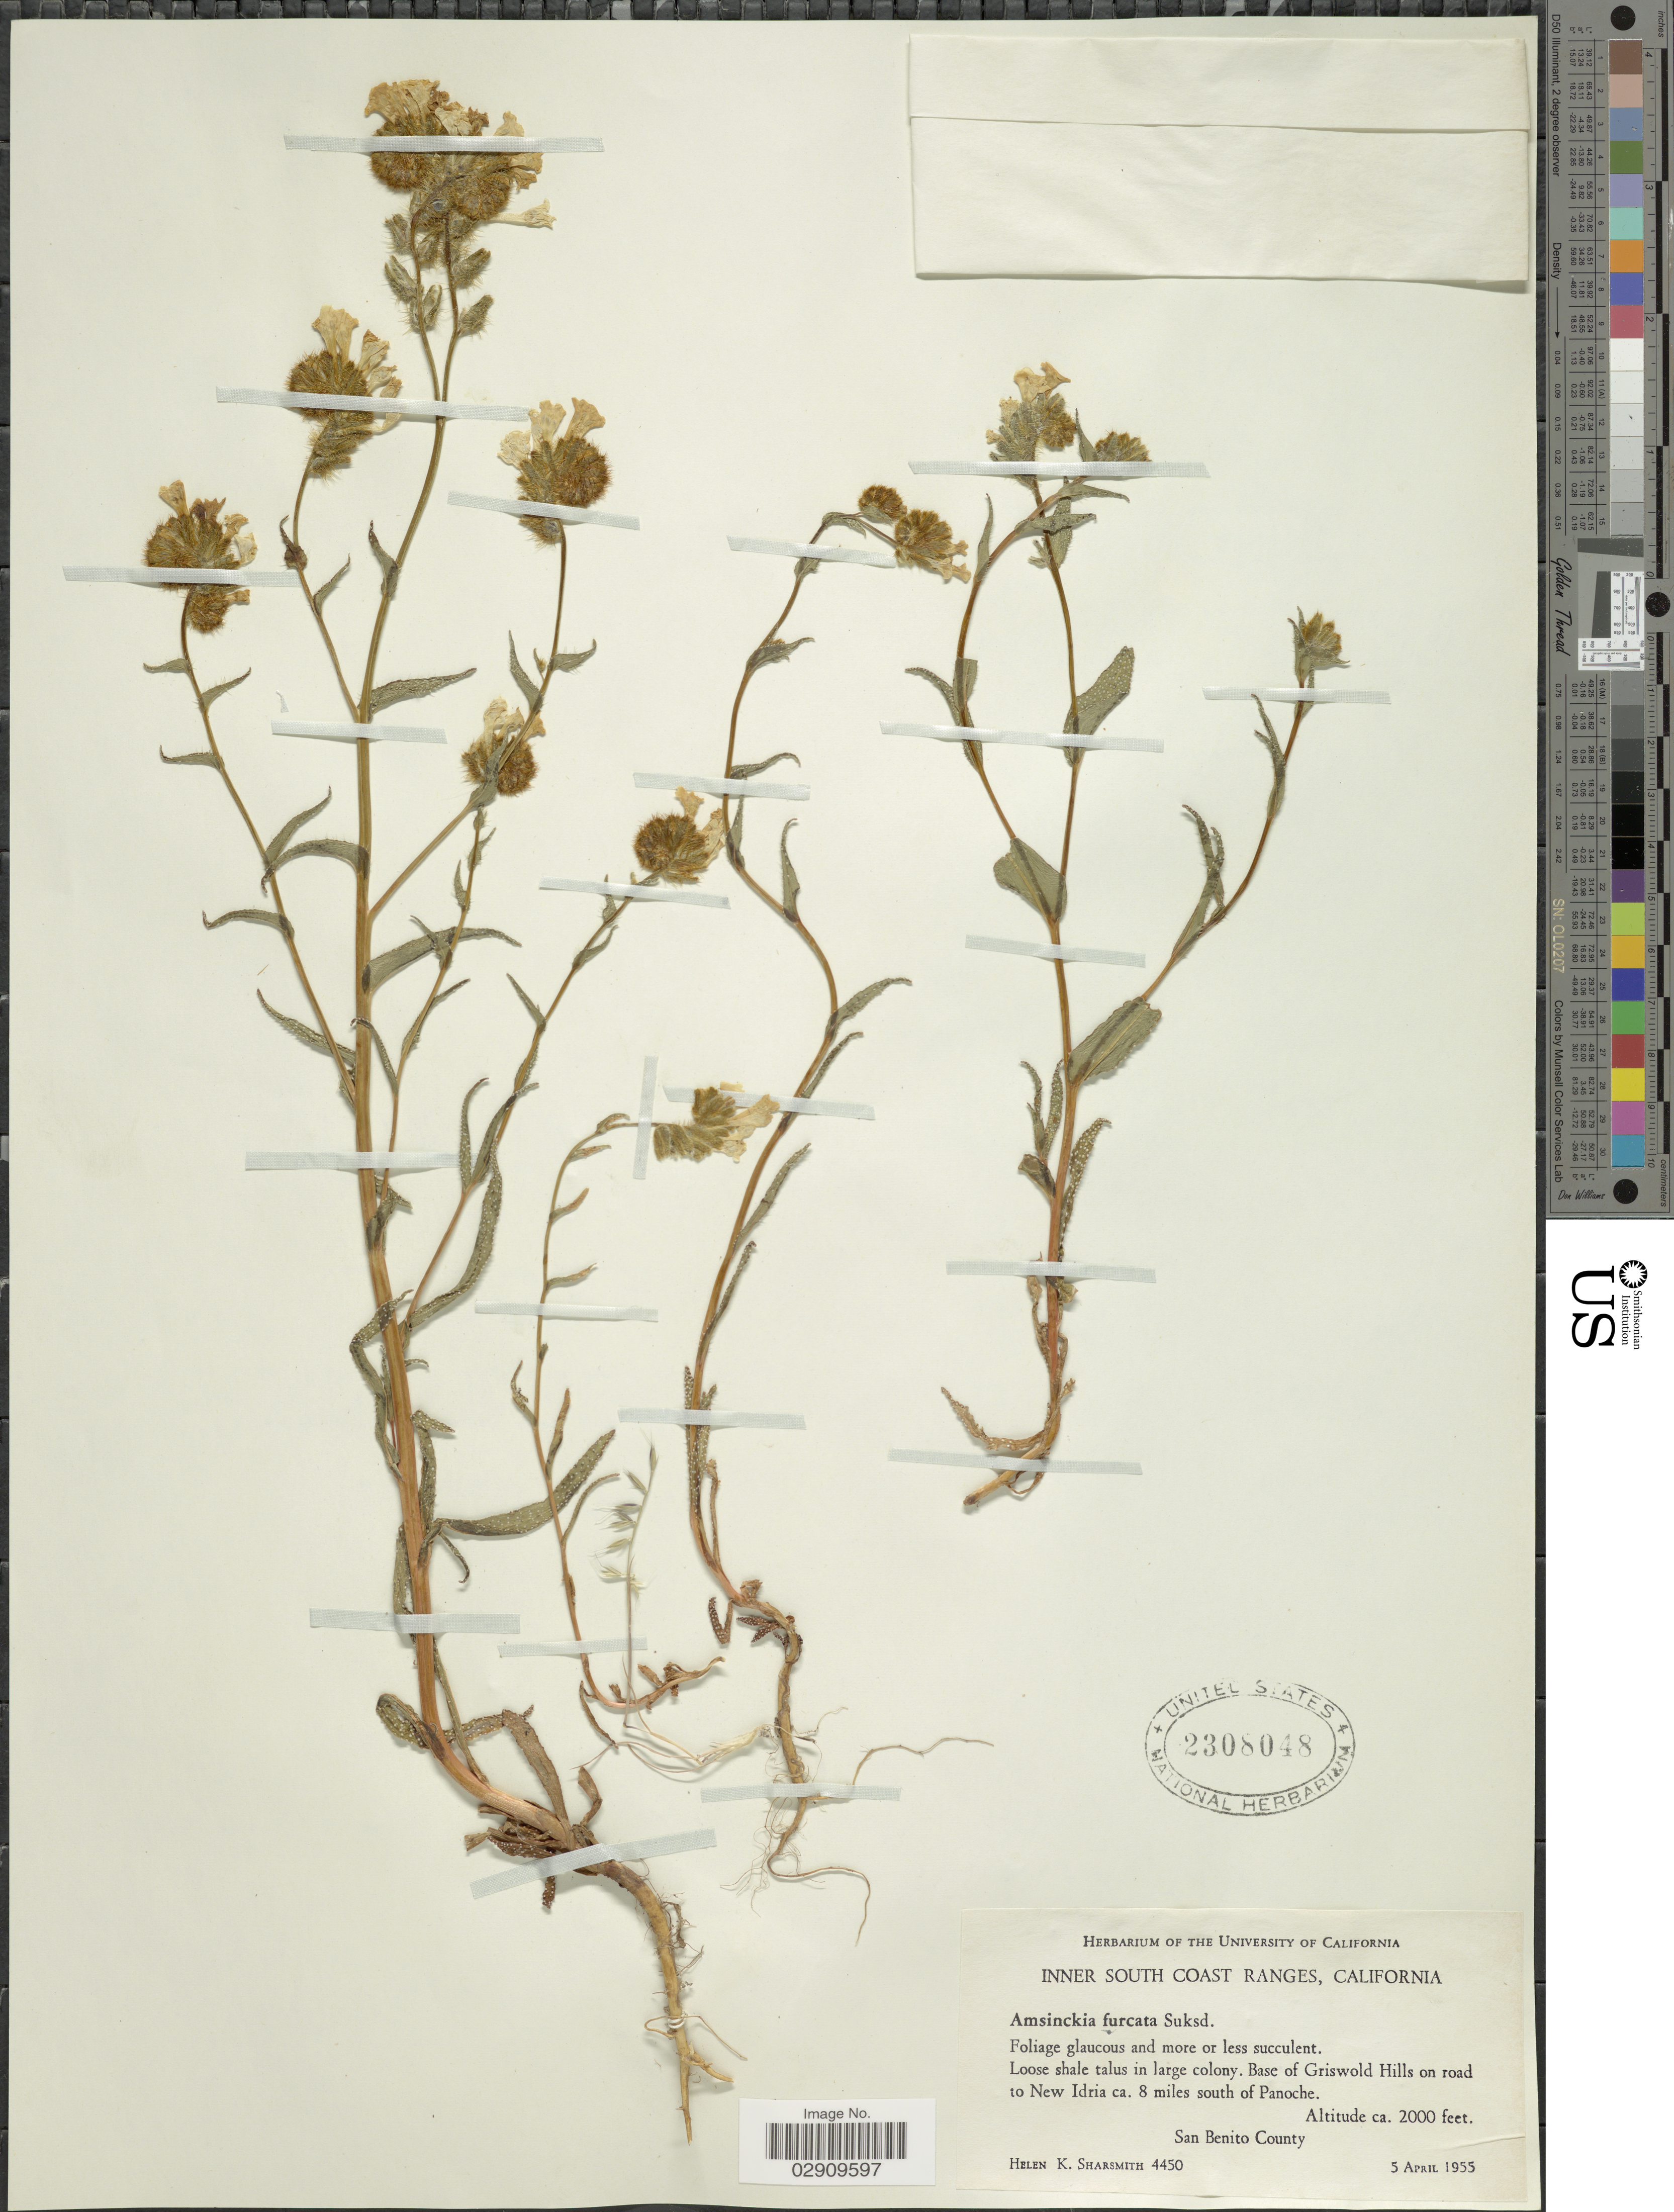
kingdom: Plantae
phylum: Tracheophyta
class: Magnoliopsida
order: Boraginales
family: Boraginaceae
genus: Amsinckia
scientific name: Amsinckia vernicosa var. furcata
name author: (Suksd.) Hoover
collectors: H. Sharsmith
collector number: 4450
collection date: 1955-04-05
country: United States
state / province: California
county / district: San Benito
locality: Inner South Coast Ranges. Base of Griswold Hills on road to New Idria ca. 8 miles south of Panoche. San Benito County.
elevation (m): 610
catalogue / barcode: US 2308048